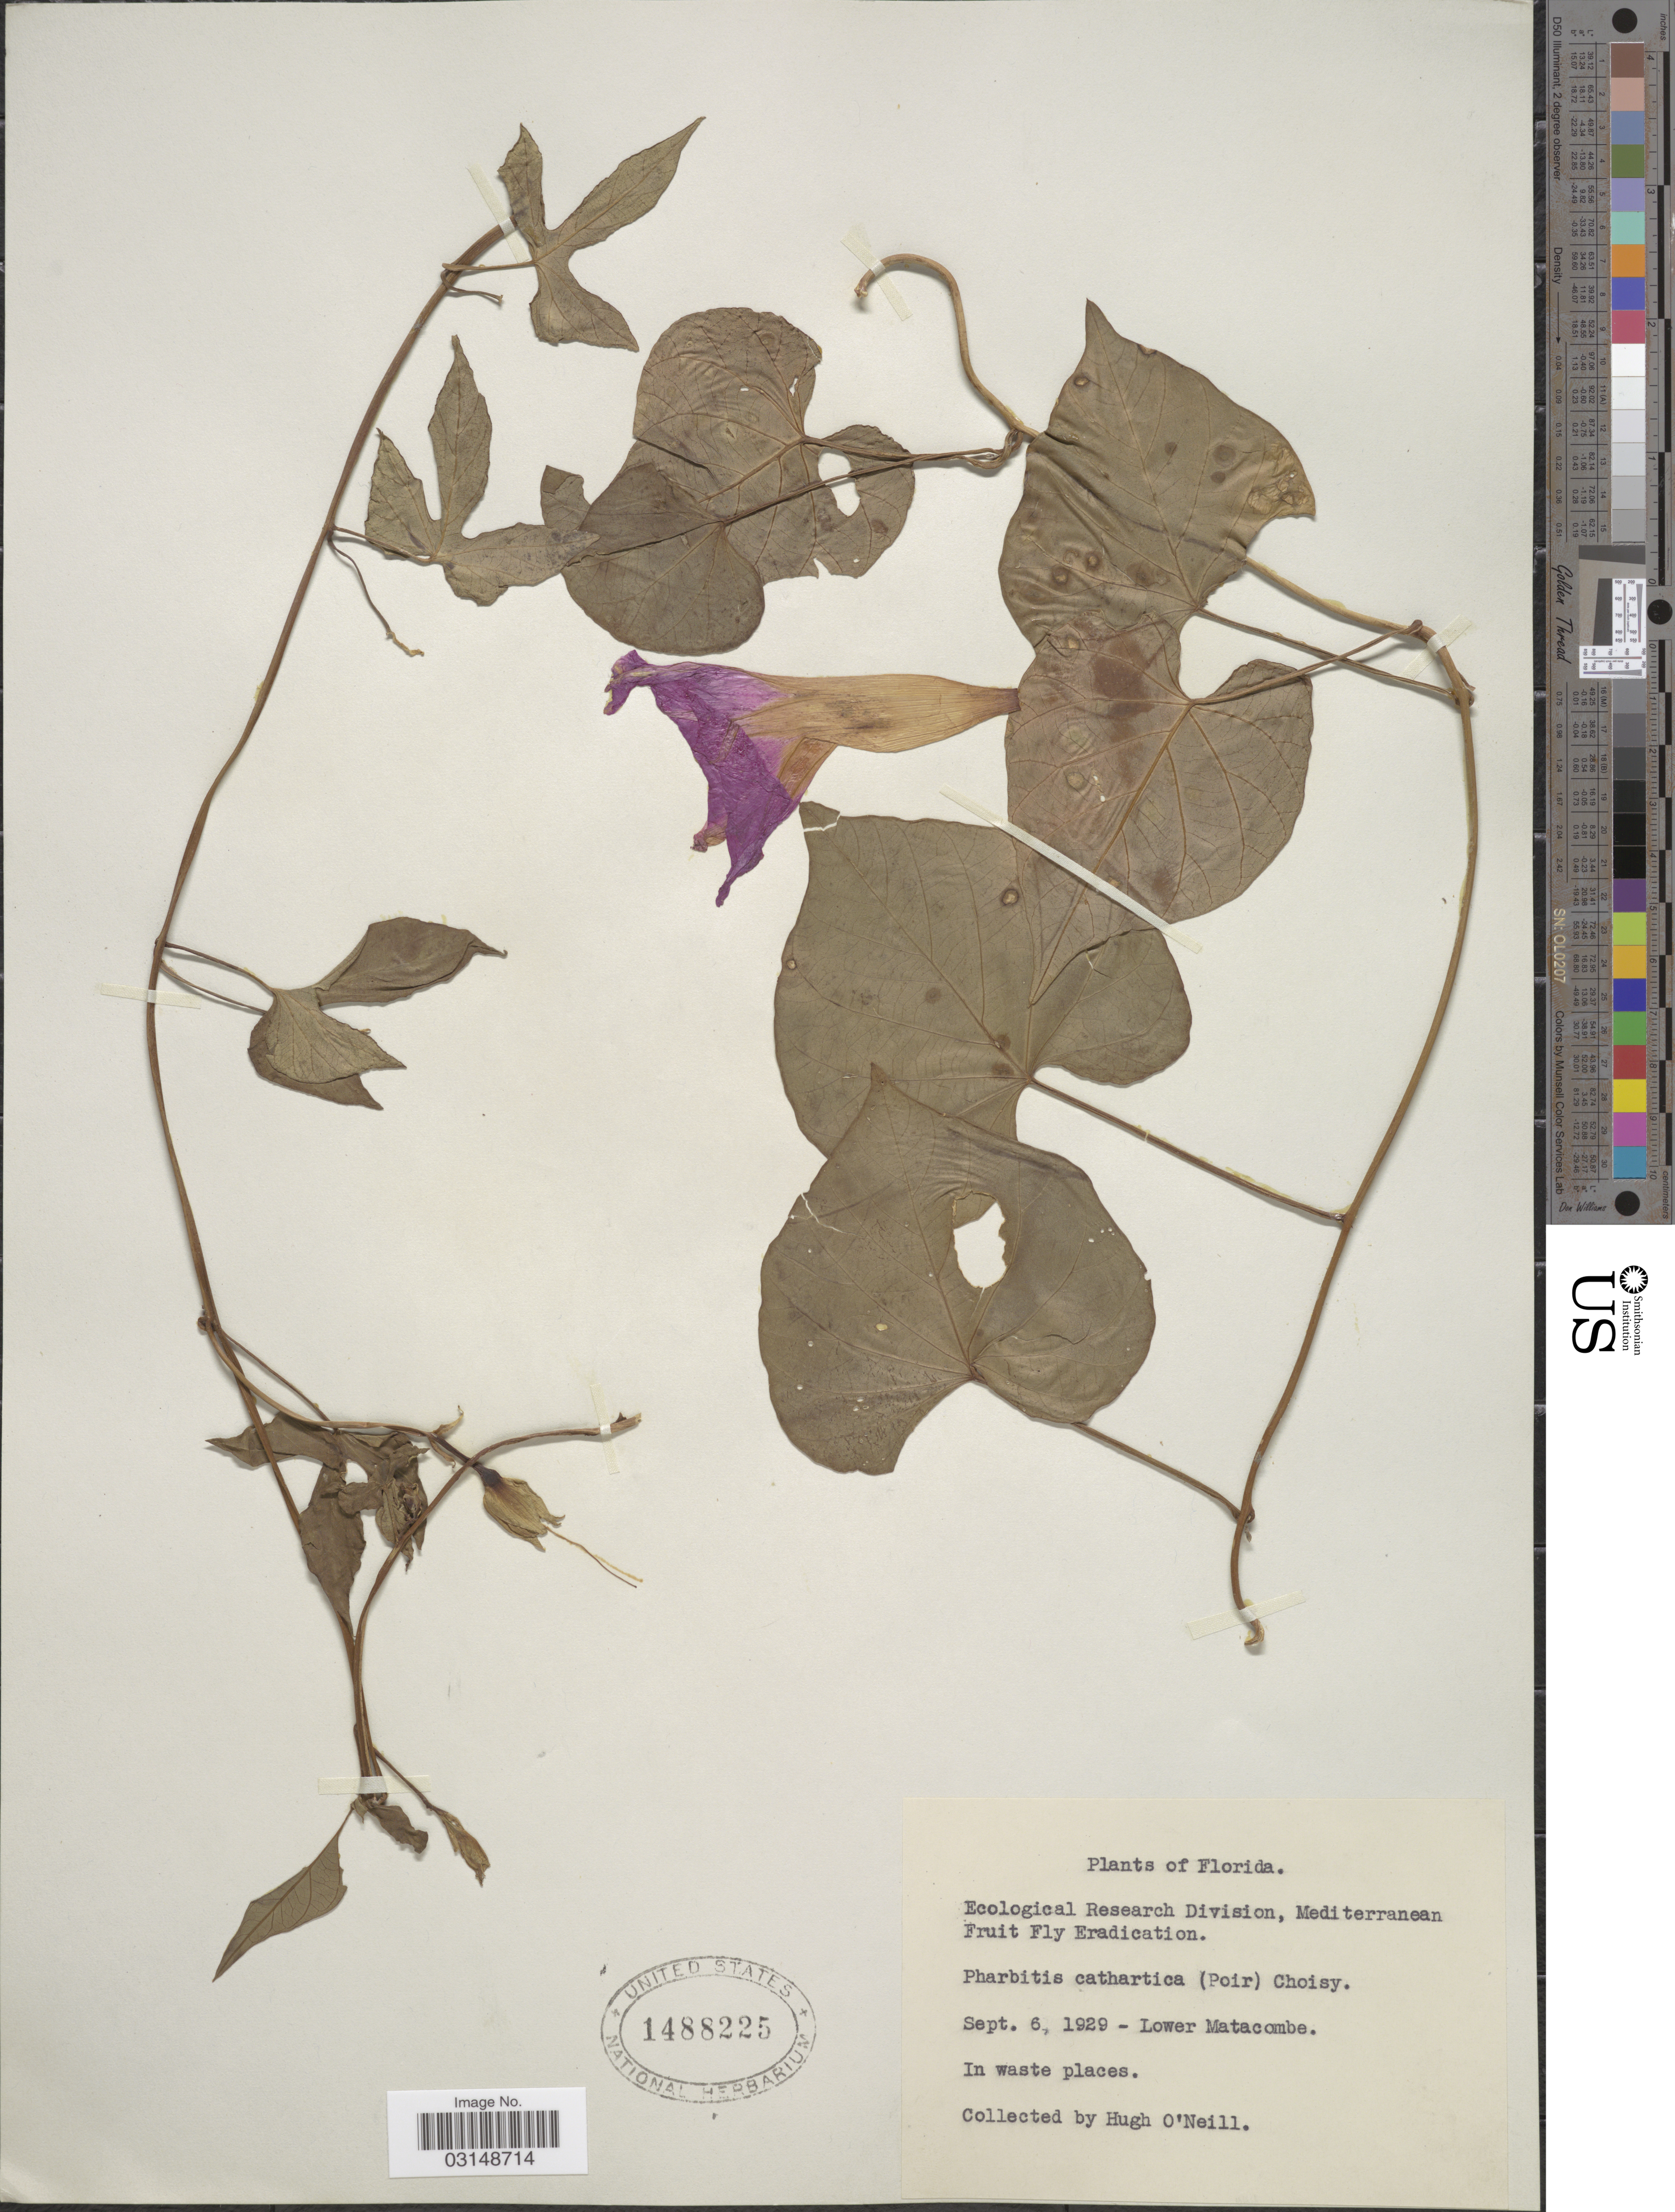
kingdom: Plantae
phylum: Tracheophyta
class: Magnoliopsida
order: Solanales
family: Convolvulaceae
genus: Ipomoea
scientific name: Ipomoea indica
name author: (Burm.) Merr.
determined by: Strong, Mark T., (BOT), Smithsonian Institution - National Museum of Natural History (UNITED STATES)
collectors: H. O'Neill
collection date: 1929-09-06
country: United States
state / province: Florida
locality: Lower Matacombe.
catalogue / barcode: US 1488225